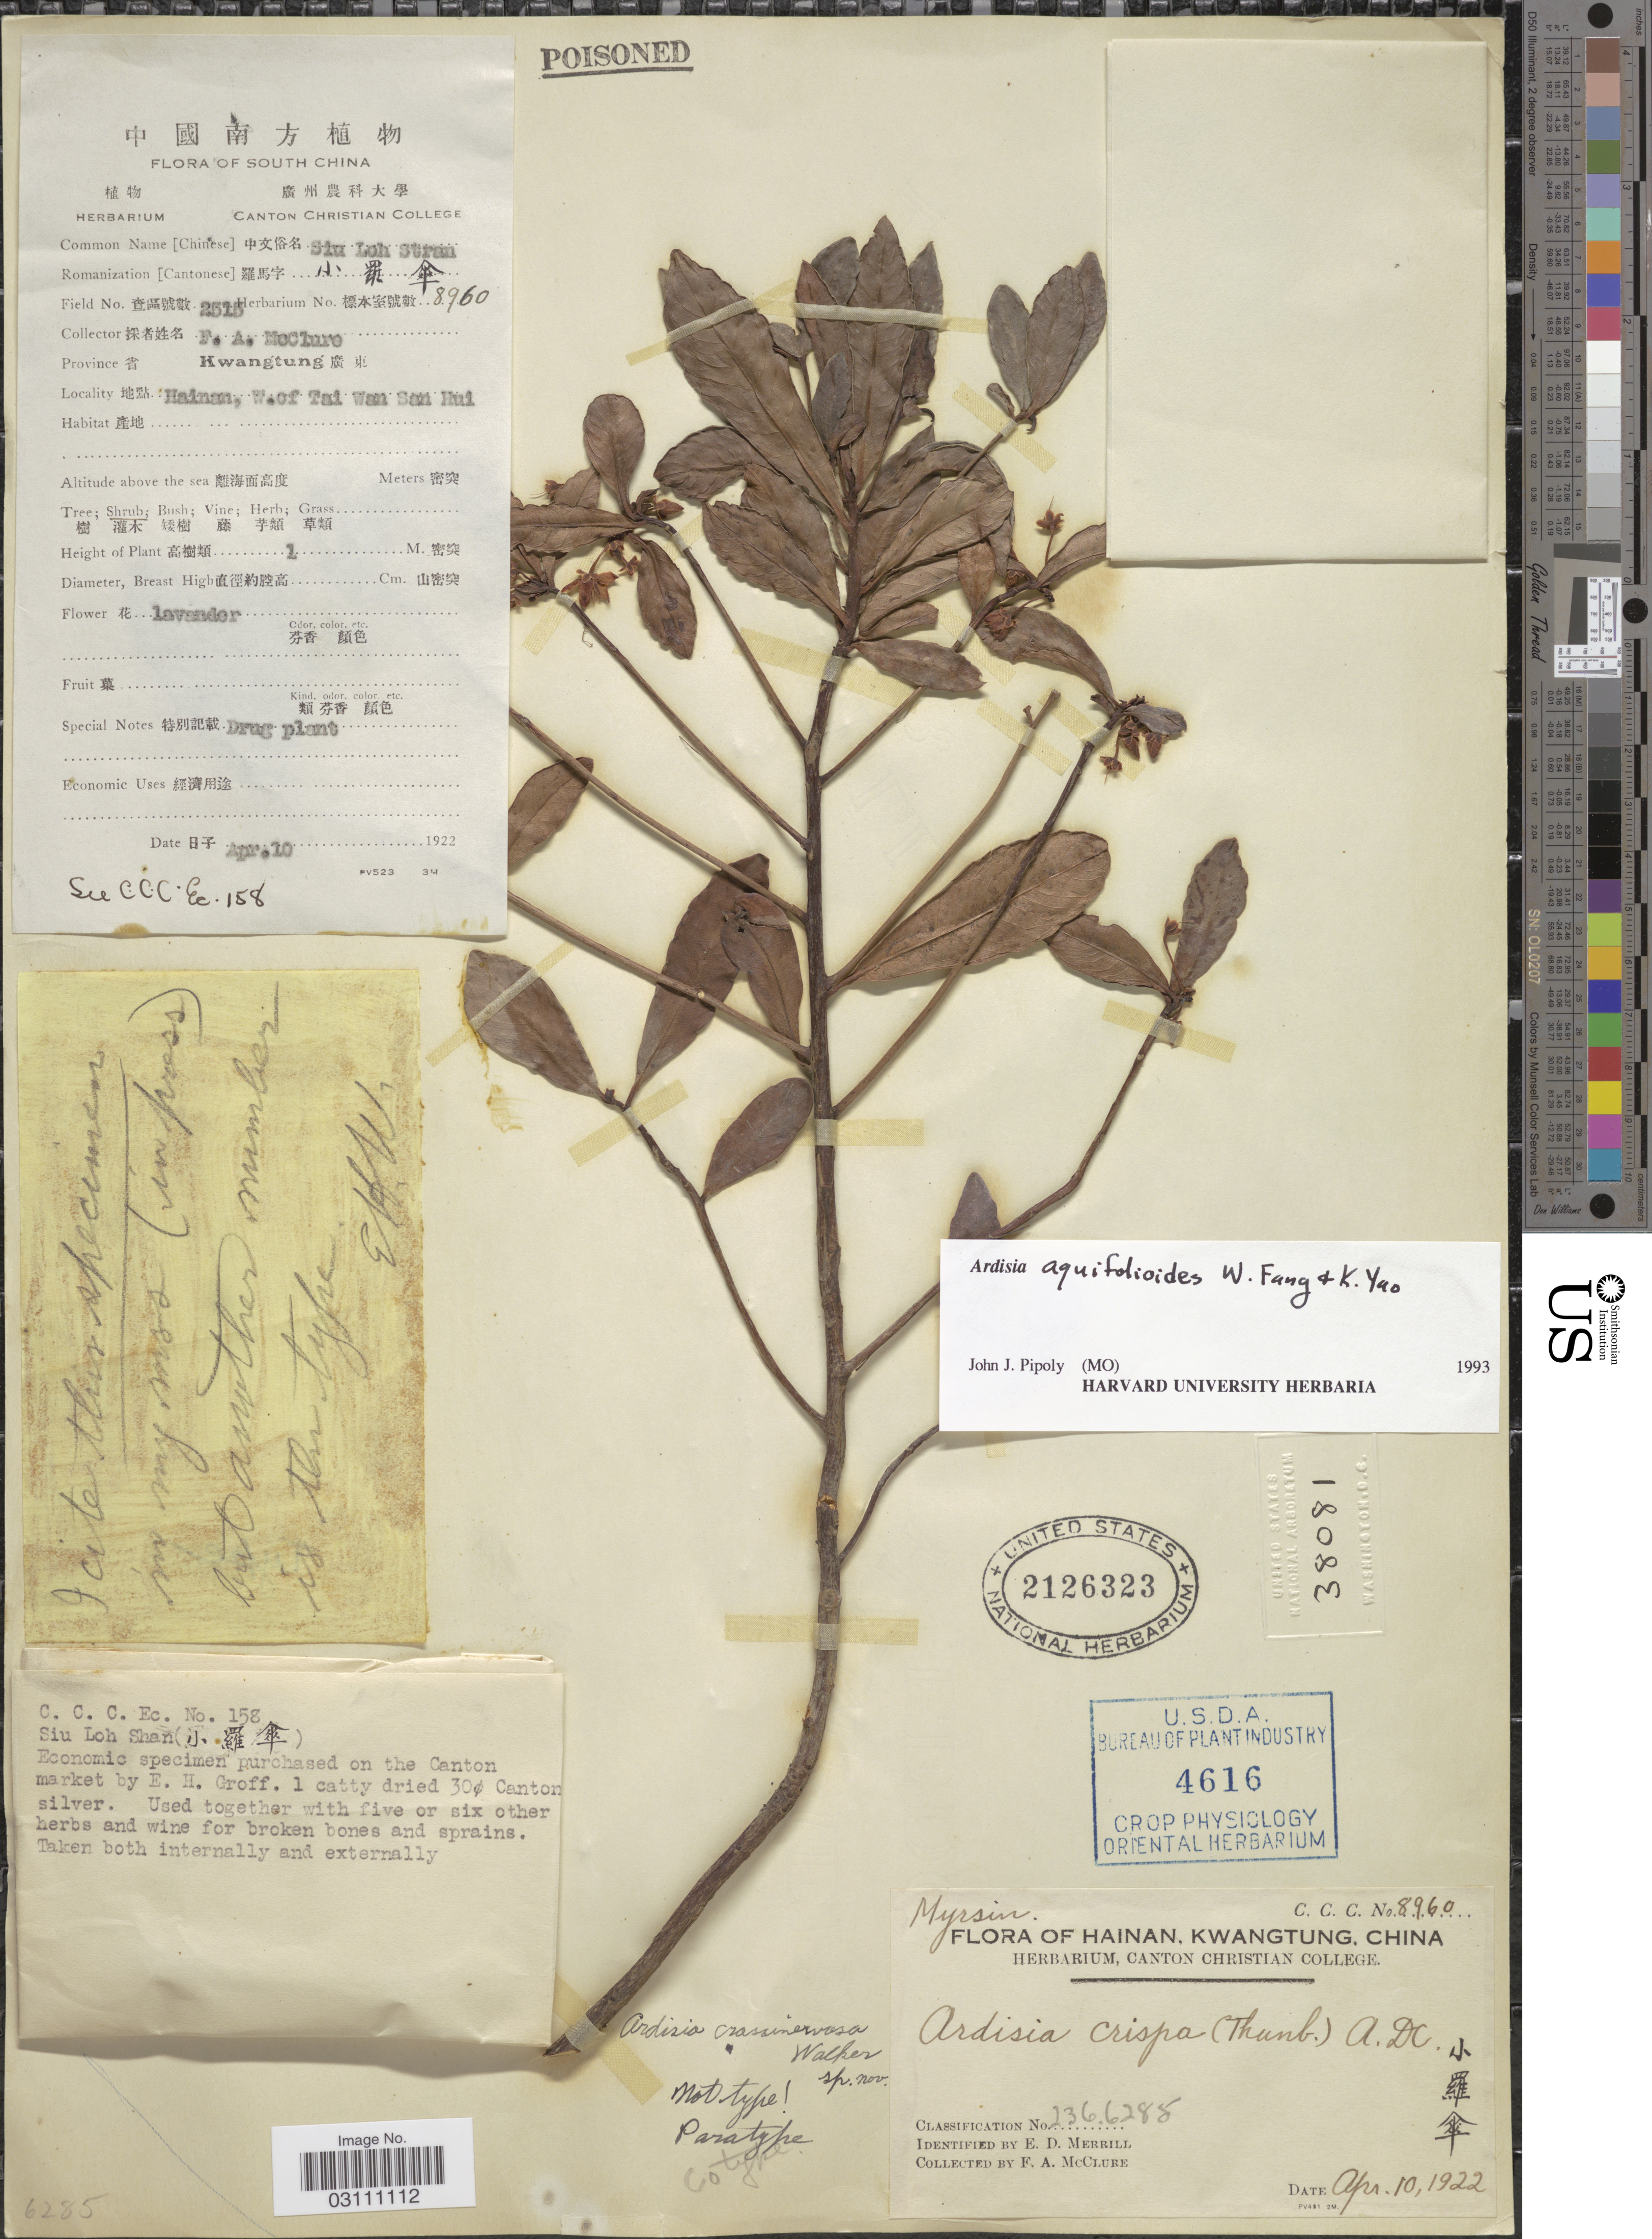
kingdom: Plantae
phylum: Tracheophyta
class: Magnoliopsida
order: Ericales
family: Primulaceae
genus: Ardisia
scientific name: Ardisia aquifolioides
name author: W.Z. Fang & K. Yao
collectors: F. A. McClure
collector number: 2515/8960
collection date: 1922-04-10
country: China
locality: Hainan, Kwangtung. South China. Province Kwangtung. Hainan, W. of Tai Wan San Hui.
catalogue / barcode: US 2126323